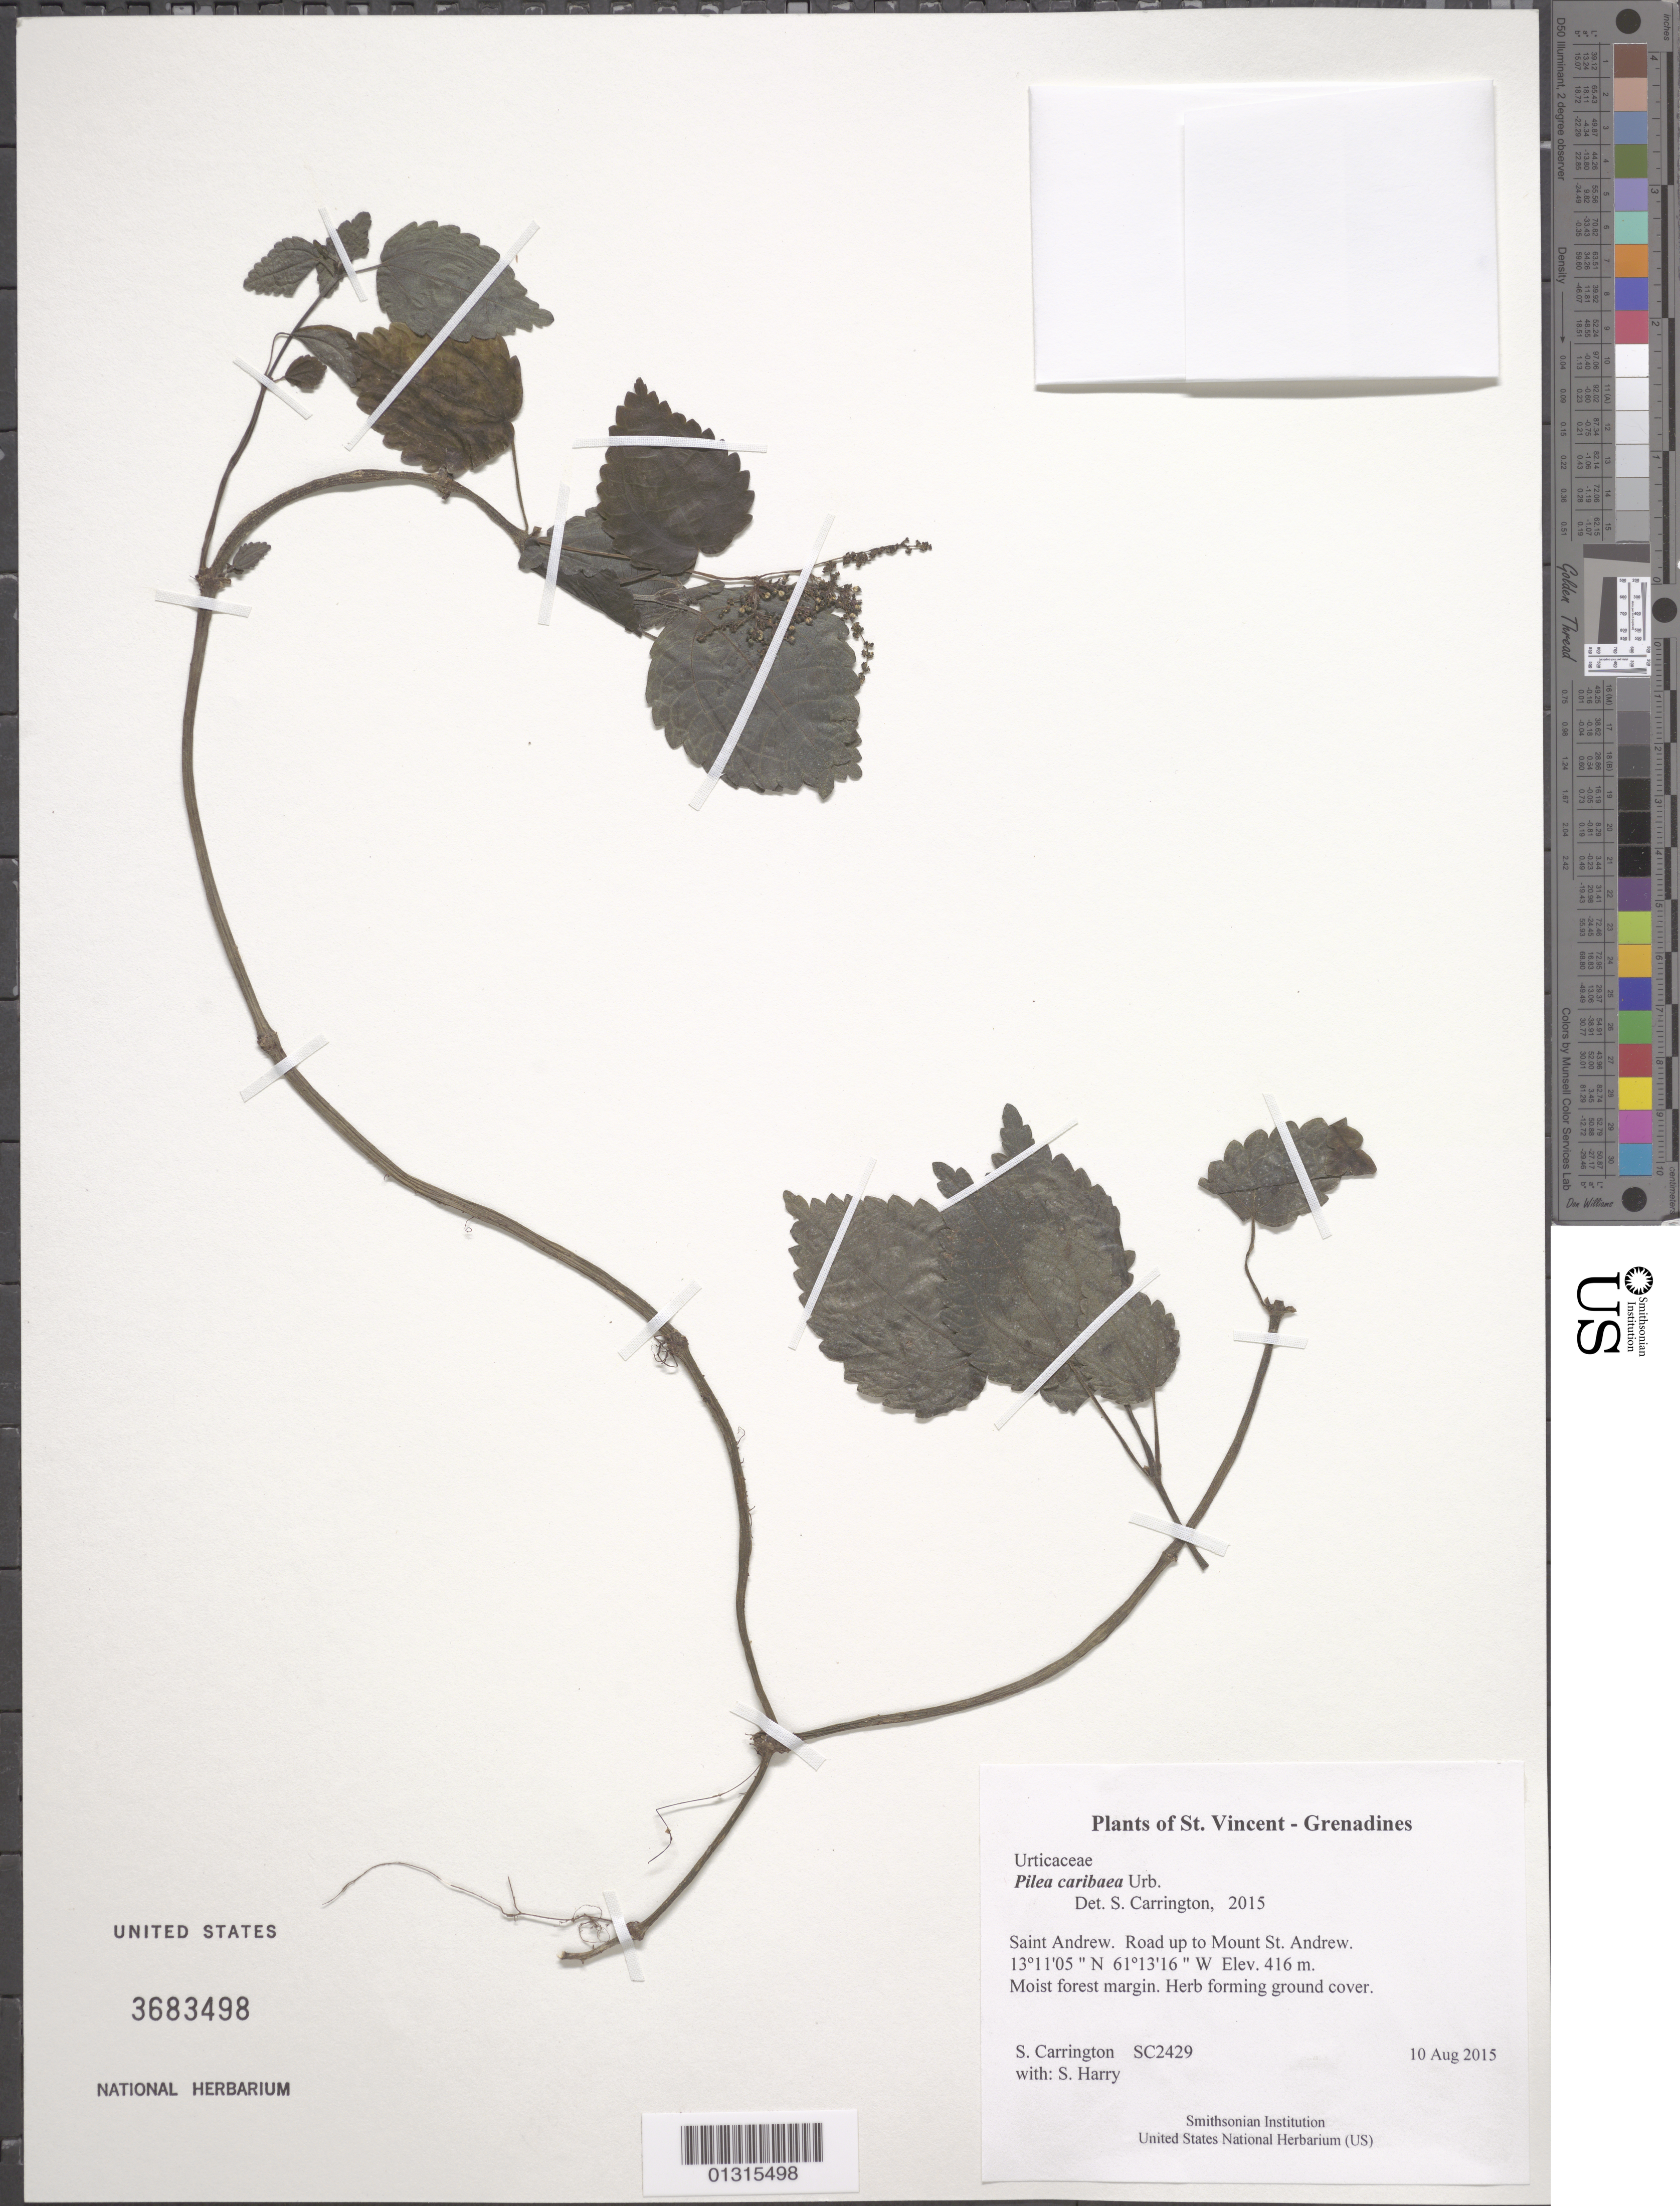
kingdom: Plantae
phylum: Tracheophyta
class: Magnoliopsida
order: Rosales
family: Urticaceae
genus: Pilea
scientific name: Pilea caribaea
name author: Urb.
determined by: Carrington, C. M. S.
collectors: C. M. S. Carrington & S. Harry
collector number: SC2429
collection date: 2015-08-10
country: St. Vincent - Grenadines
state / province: Saint Andrew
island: St Vincent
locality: road up to Mount St Andrew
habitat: Moist forest margin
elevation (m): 416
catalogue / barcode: US 3683498